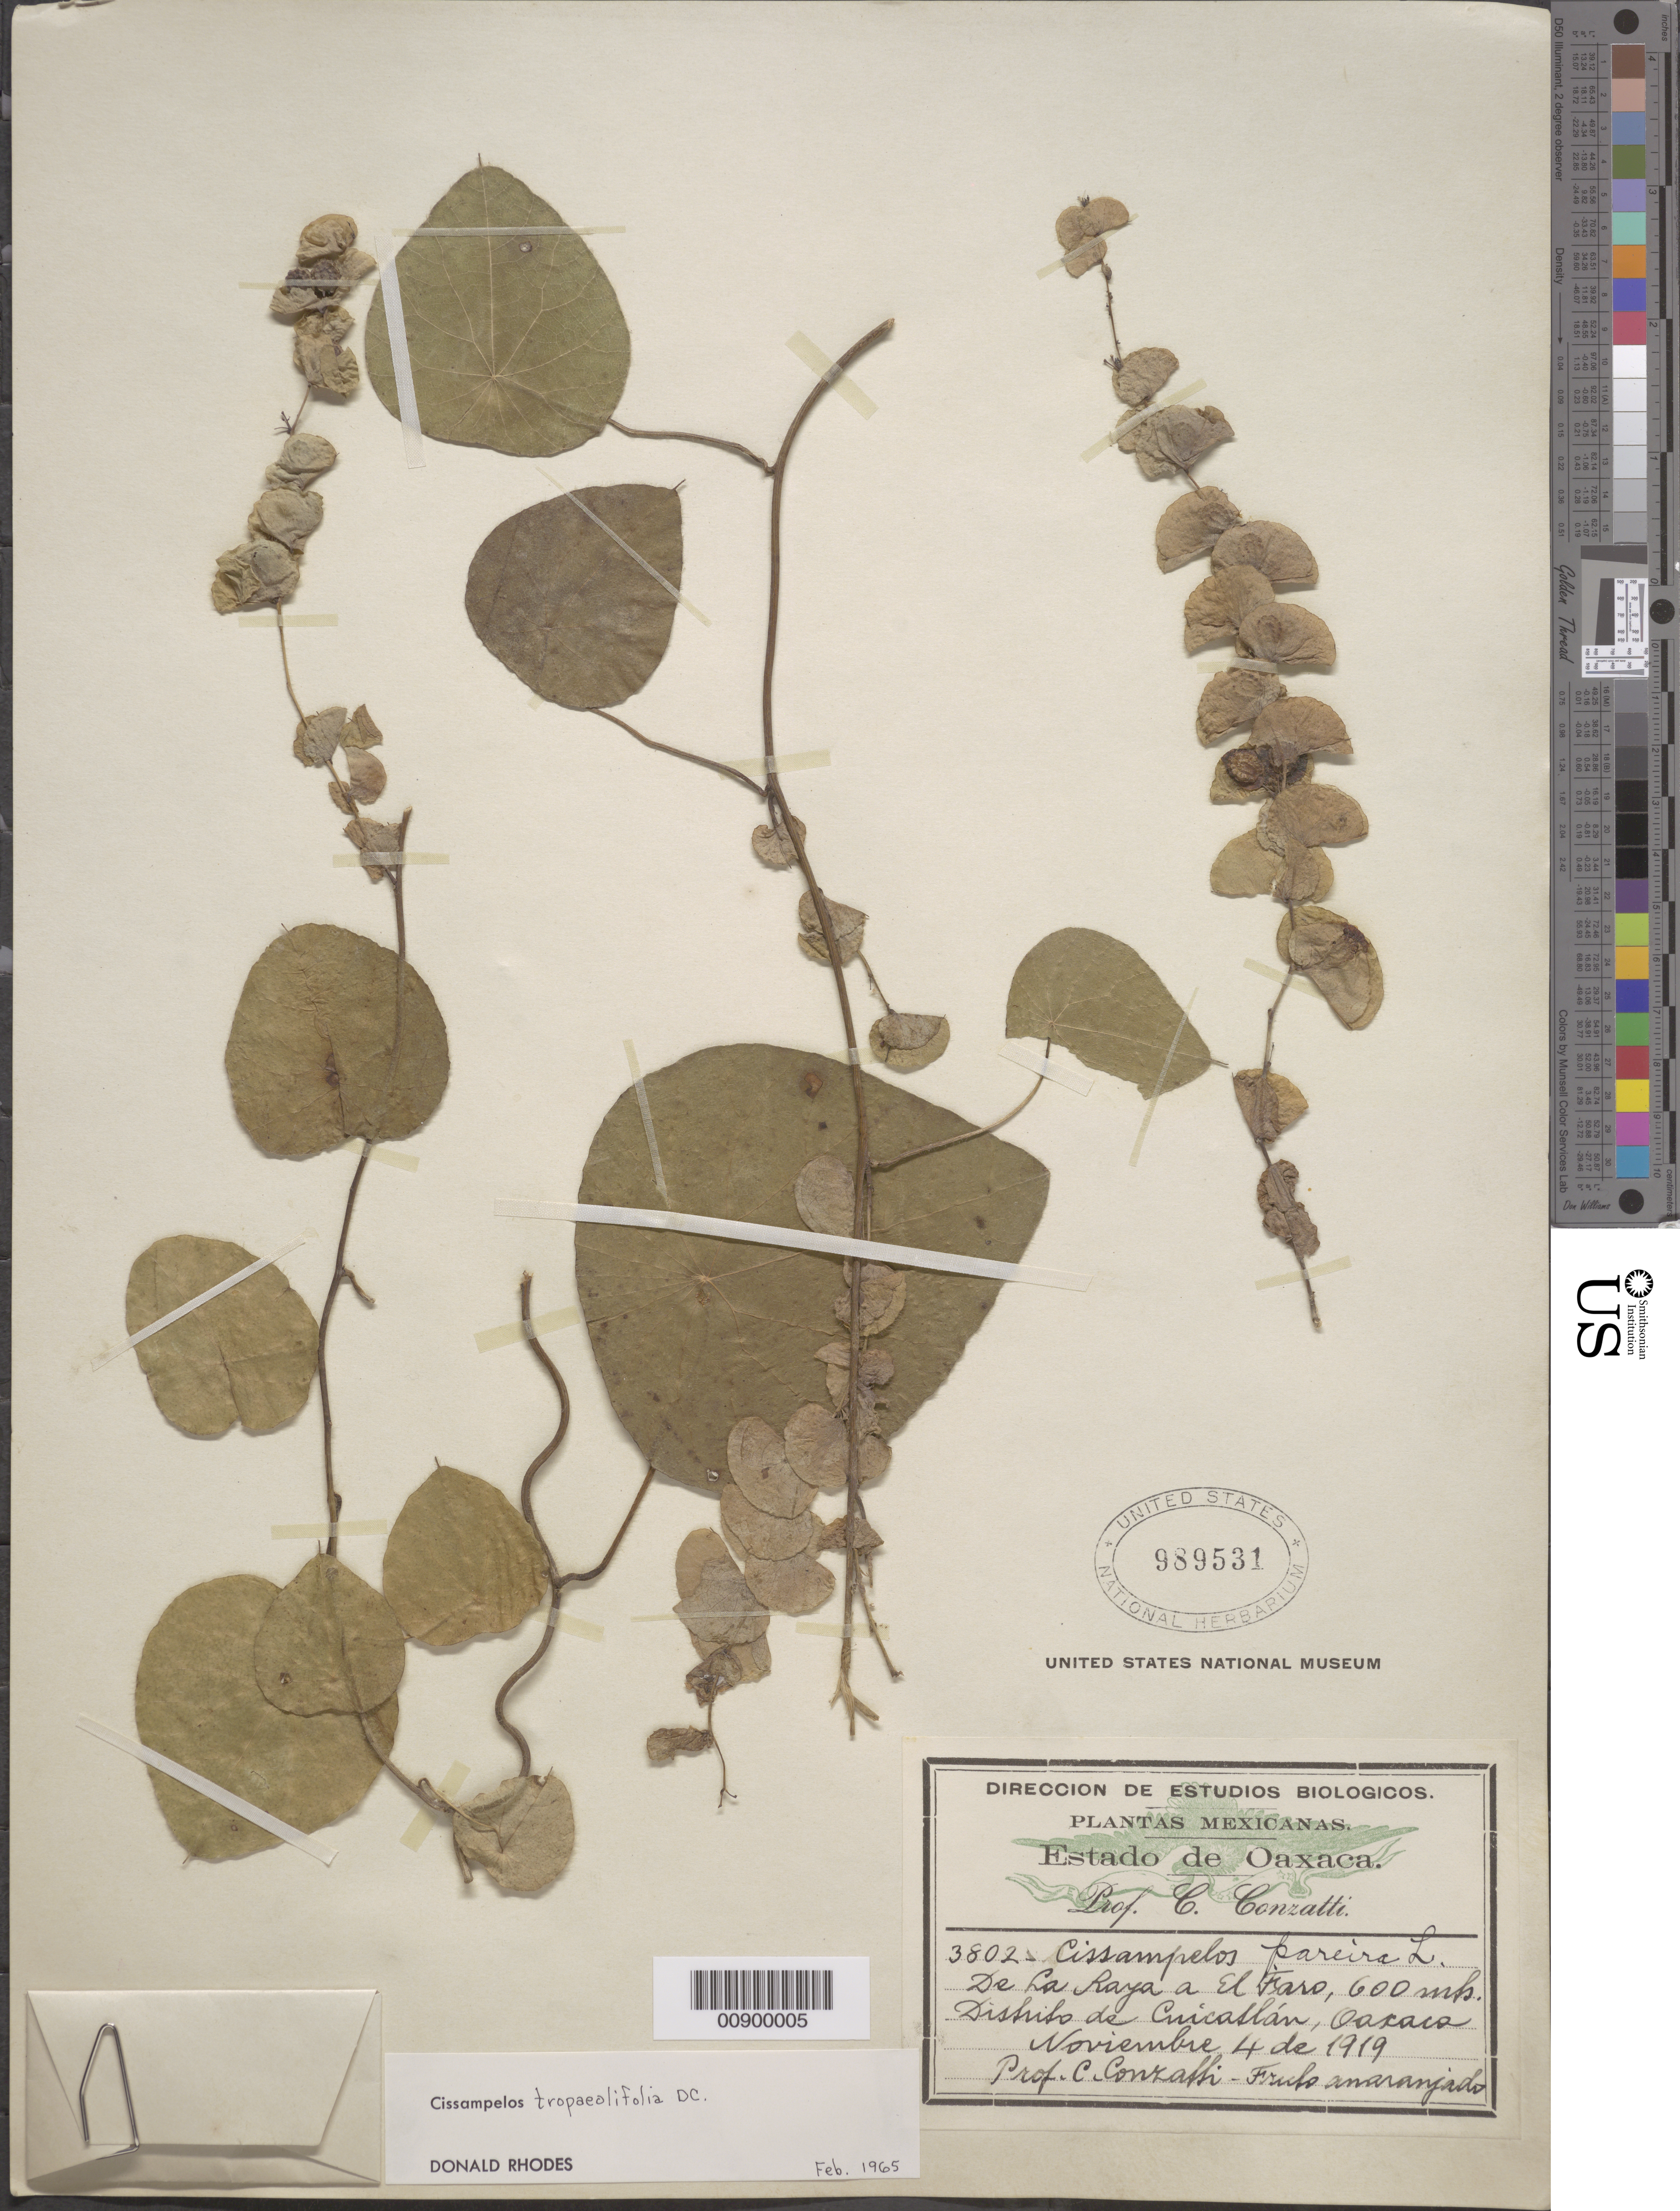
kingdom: Plantae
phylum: Tracheophyta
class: Magnoliopsida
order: Ranunculales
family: Menispermaceae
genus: Cissampelos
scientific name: Cissampelos tropaeolifolia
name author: DC.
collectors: C. Conzatti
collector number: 3802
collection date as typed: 04 Nov 1919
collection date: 1919-11-04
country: Mexico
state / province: Oaxaca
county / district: Cuicatlán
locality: De la Raya a El Faro. Distrito de Cuicatlán, Oaxaca.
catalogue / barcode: US 989531